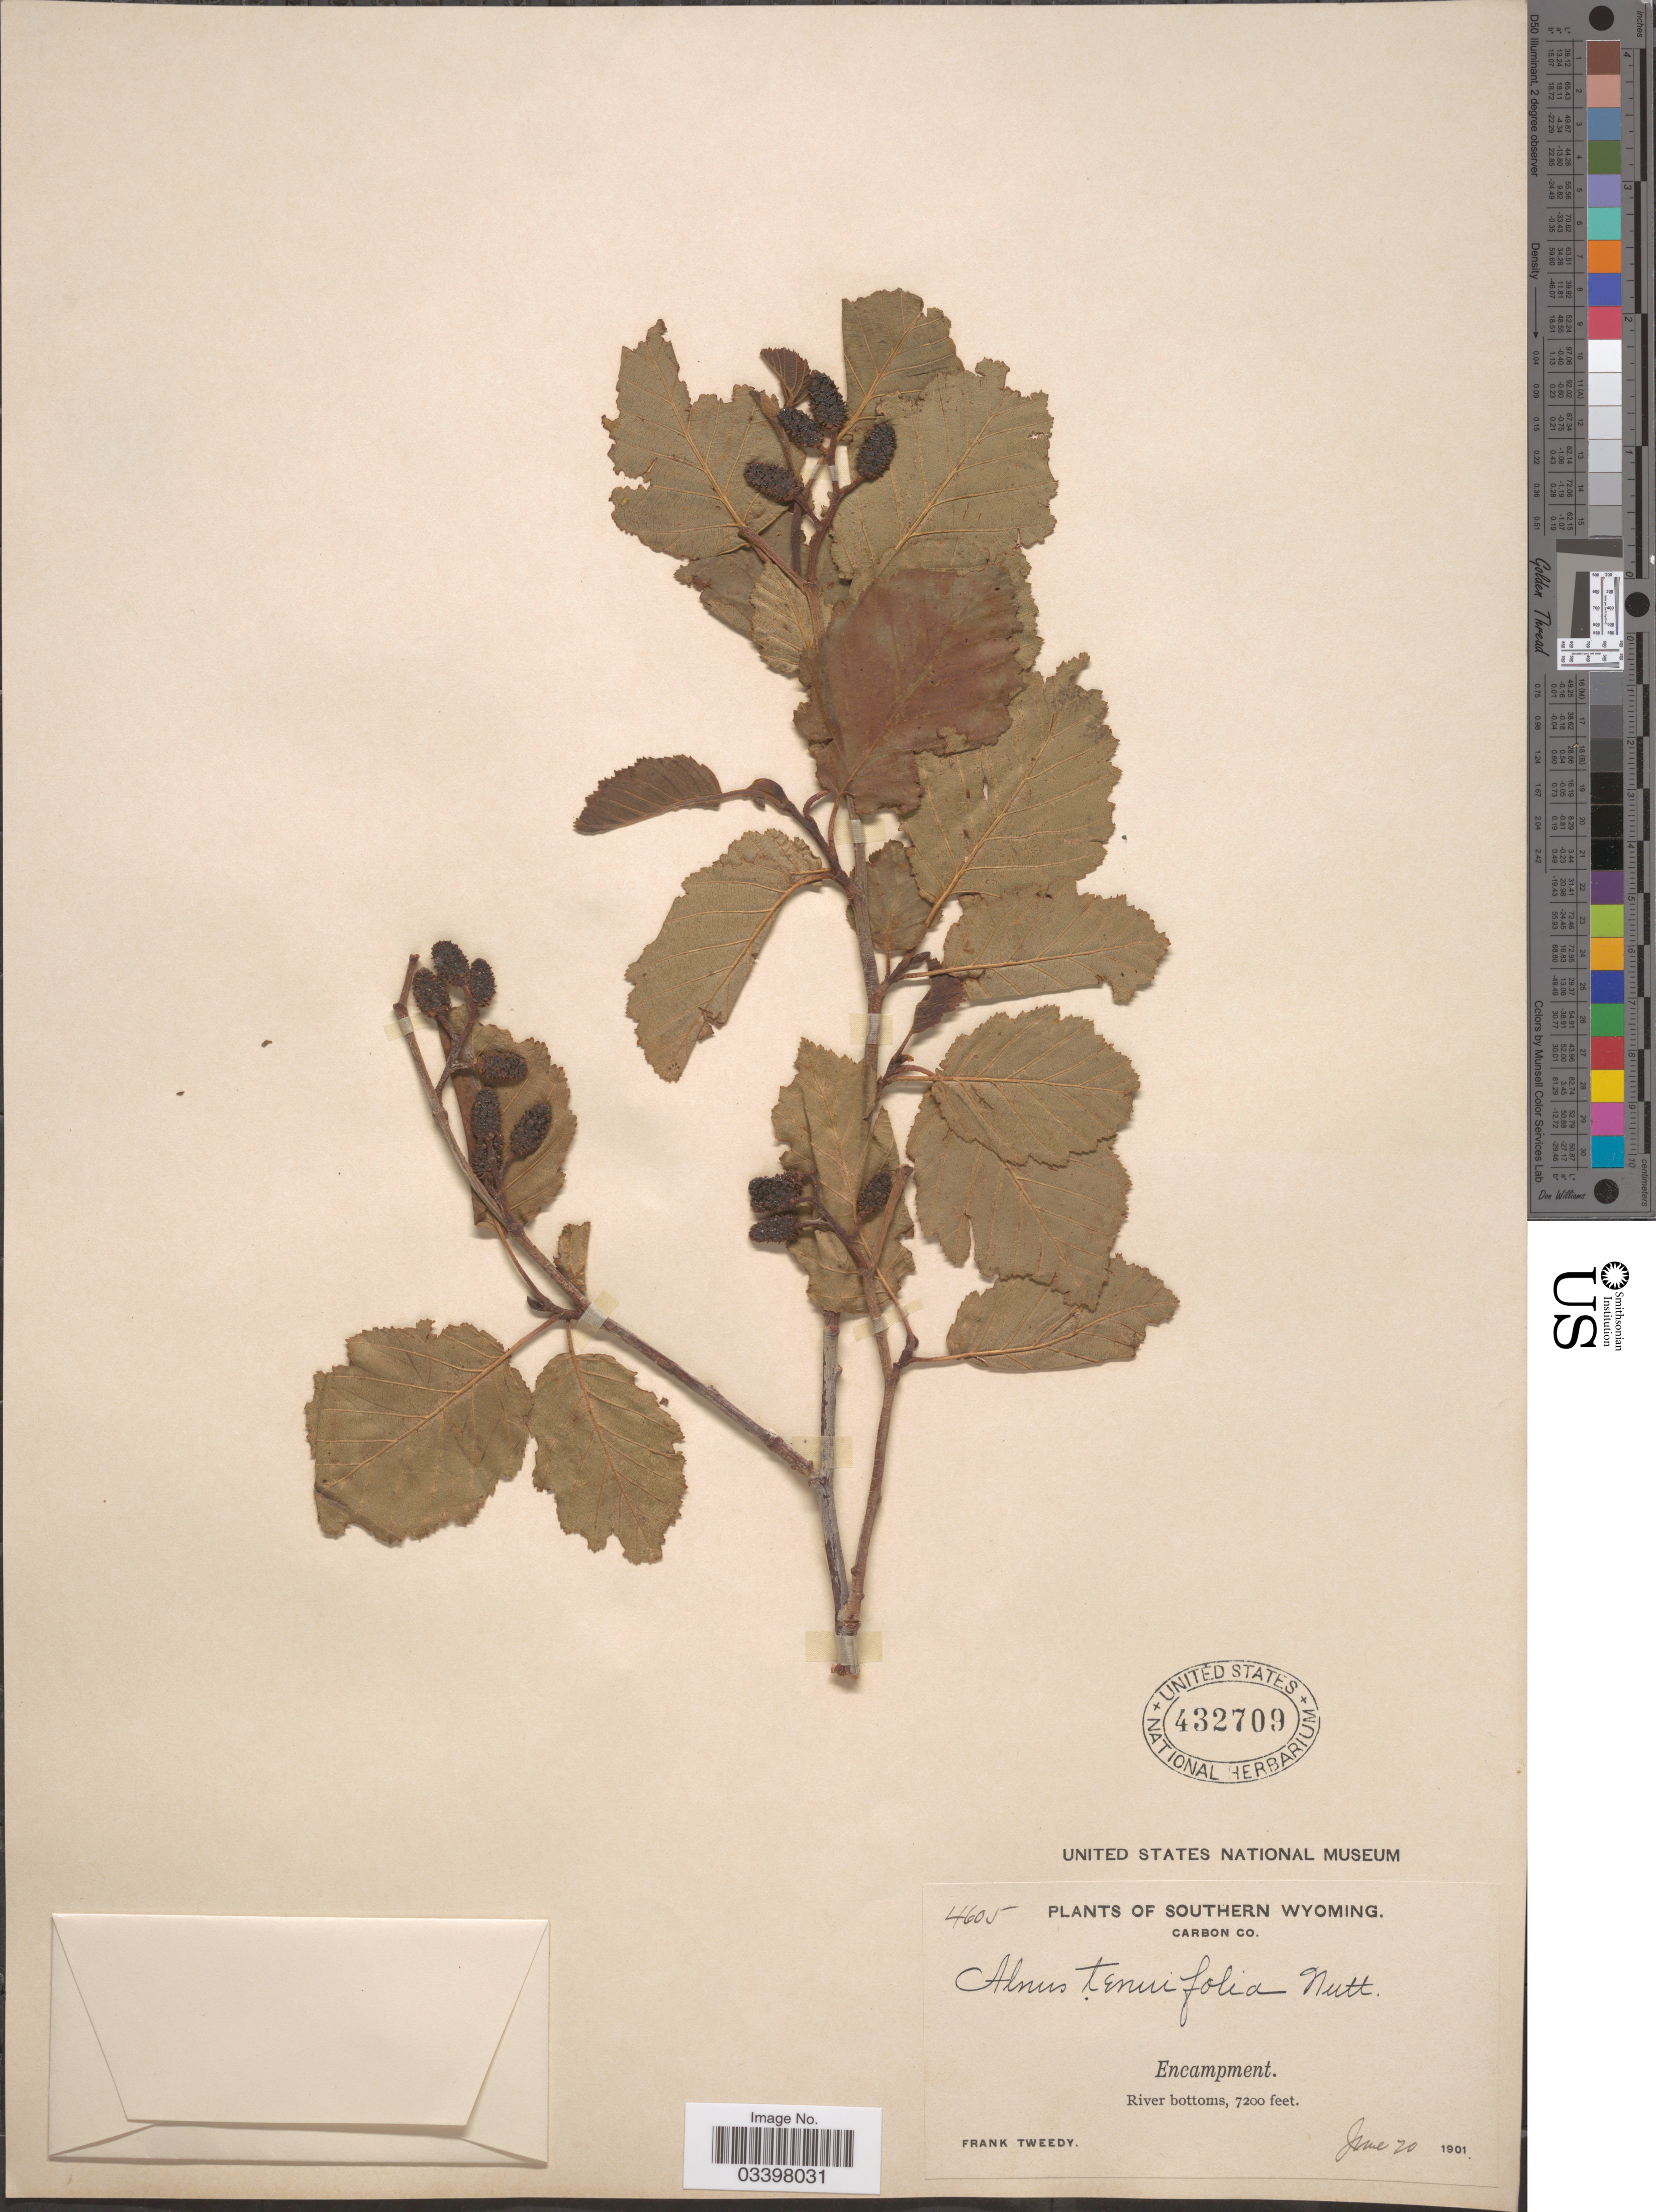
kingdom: Plantae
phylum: Tracheophyta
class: Magnoliopsida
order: Fagales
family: Betulaceae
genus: Alnus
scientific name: Alnus incana subsp. tenuifolia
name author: (Nutt.) Breitung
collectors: F. Tweedy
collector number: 4605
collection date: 1901-06-20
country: United States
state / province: Wyoming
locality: Southern Wyoming. Carbon Co. Encampment.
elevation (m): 2195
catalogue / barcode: US 432709